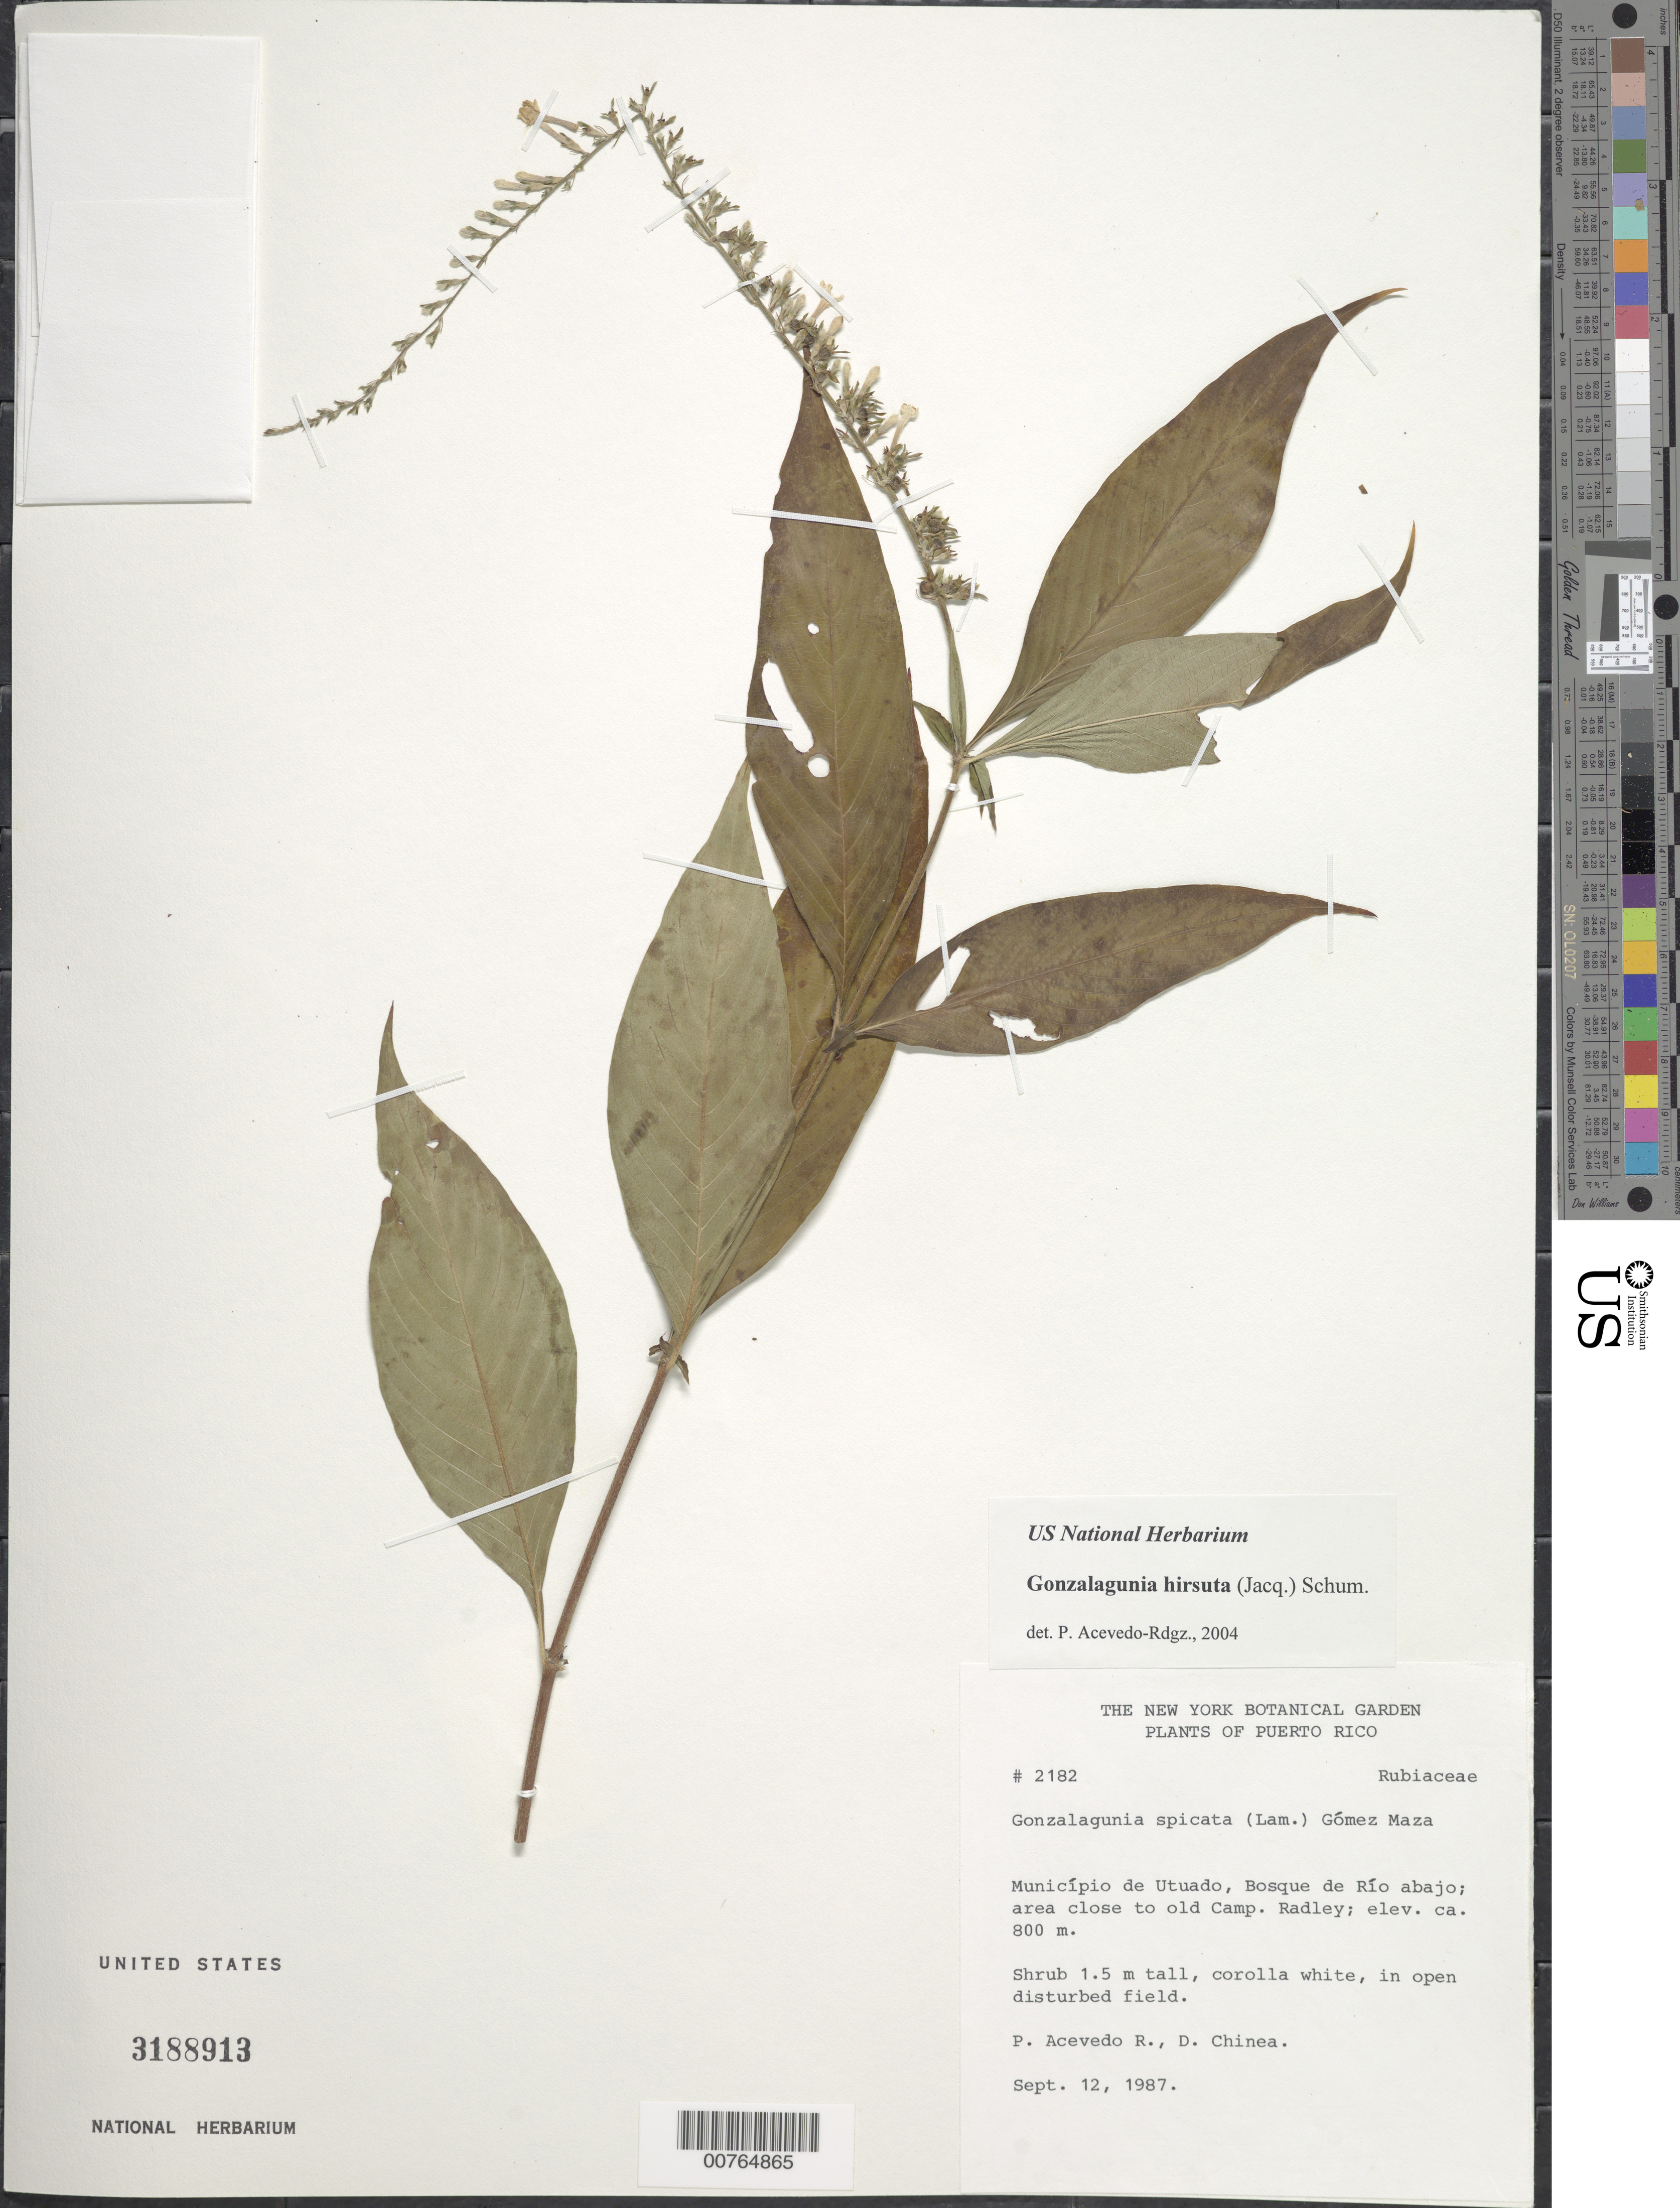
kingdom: Plantae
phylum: Tracheophyta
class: Magnoliopsida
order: Gentianales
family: Rubiaceae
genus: Gonzalagunia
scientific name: Gonzalagunia hirsuta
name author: (Jacq.) K. Schum.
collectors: P. Acevedo-Rodr. & D. Chinea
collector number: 2182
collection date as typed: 10 Sep 1987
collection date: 1987-09-10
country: Puerto Rico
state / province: Arecibo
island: Puerto Rico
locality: Arecibo; Bosque de Río Abajo, Camp Radley.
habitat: Area adjacent to camp.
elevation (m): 300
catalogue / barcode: US 3188913